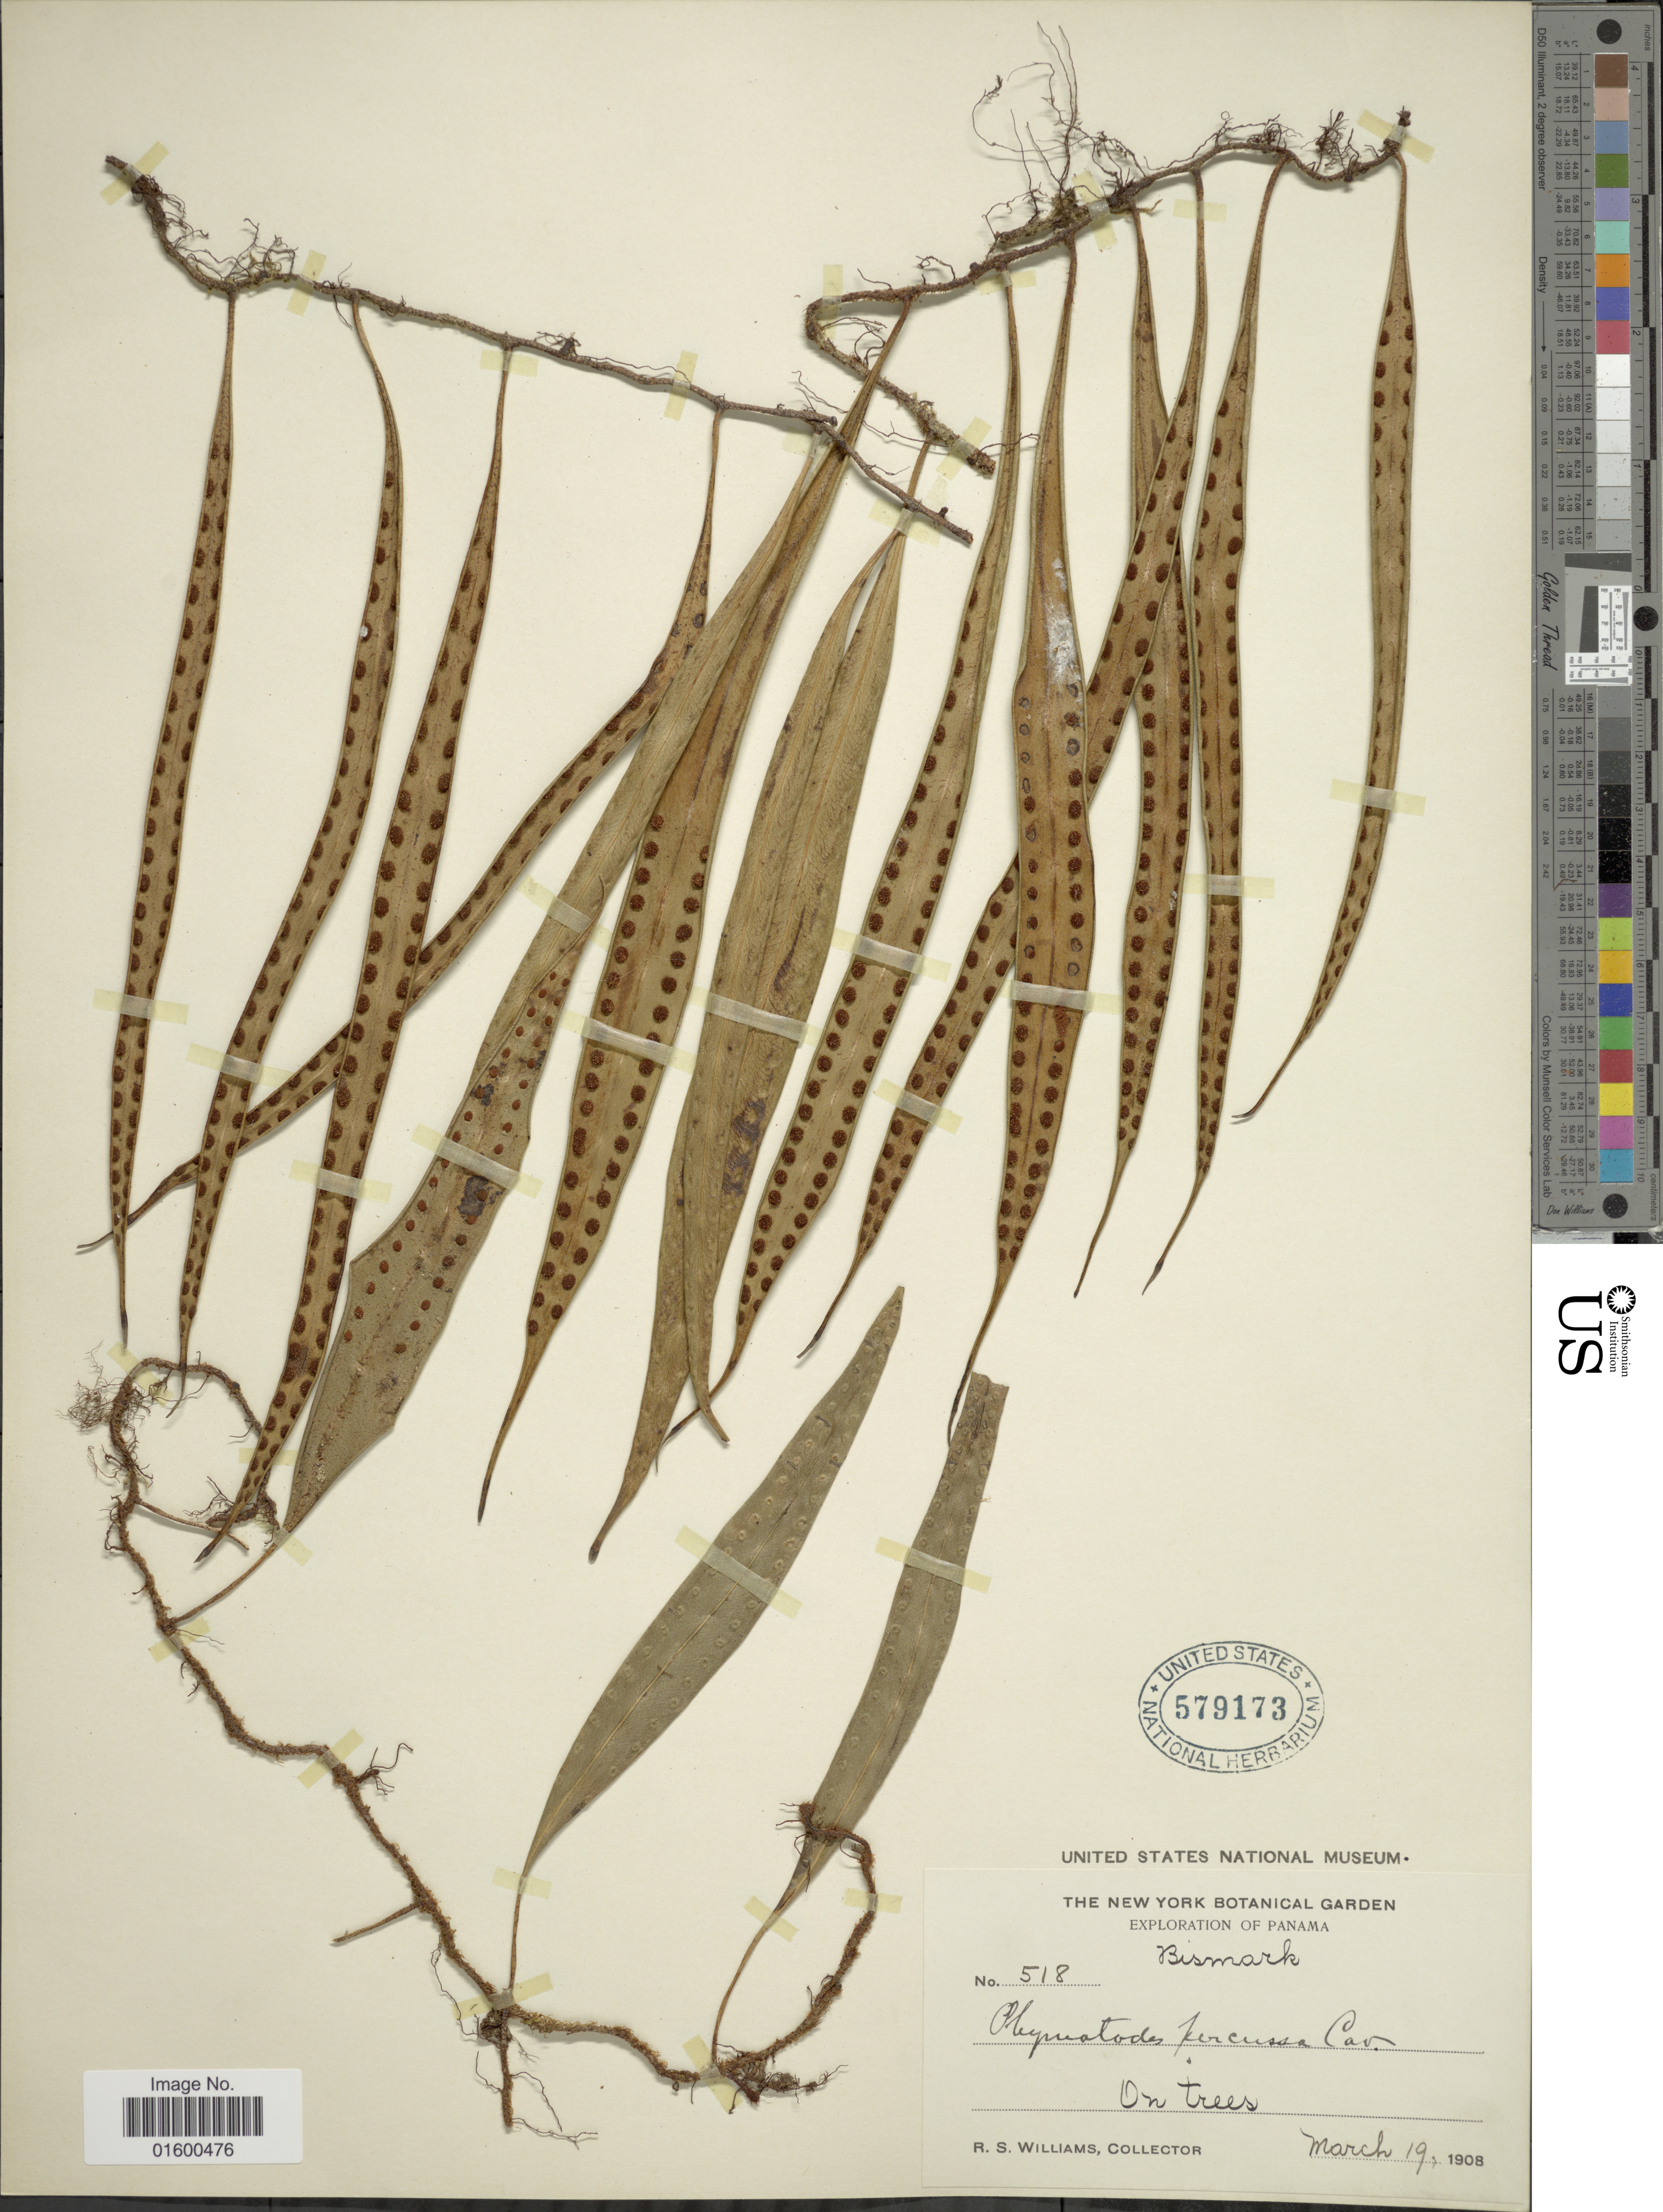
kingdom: Plantae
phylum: Tracheophyta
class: Polypodiopsida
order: Polypodiales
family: Polypodiaceae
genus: Microgramma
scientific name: Microgramma percussa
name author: (Cav.) de la Sota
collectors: R. S. Williams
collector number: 518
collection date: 1908-03-19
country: Panama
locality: Bismarck. On tress.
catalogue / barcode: US 579173